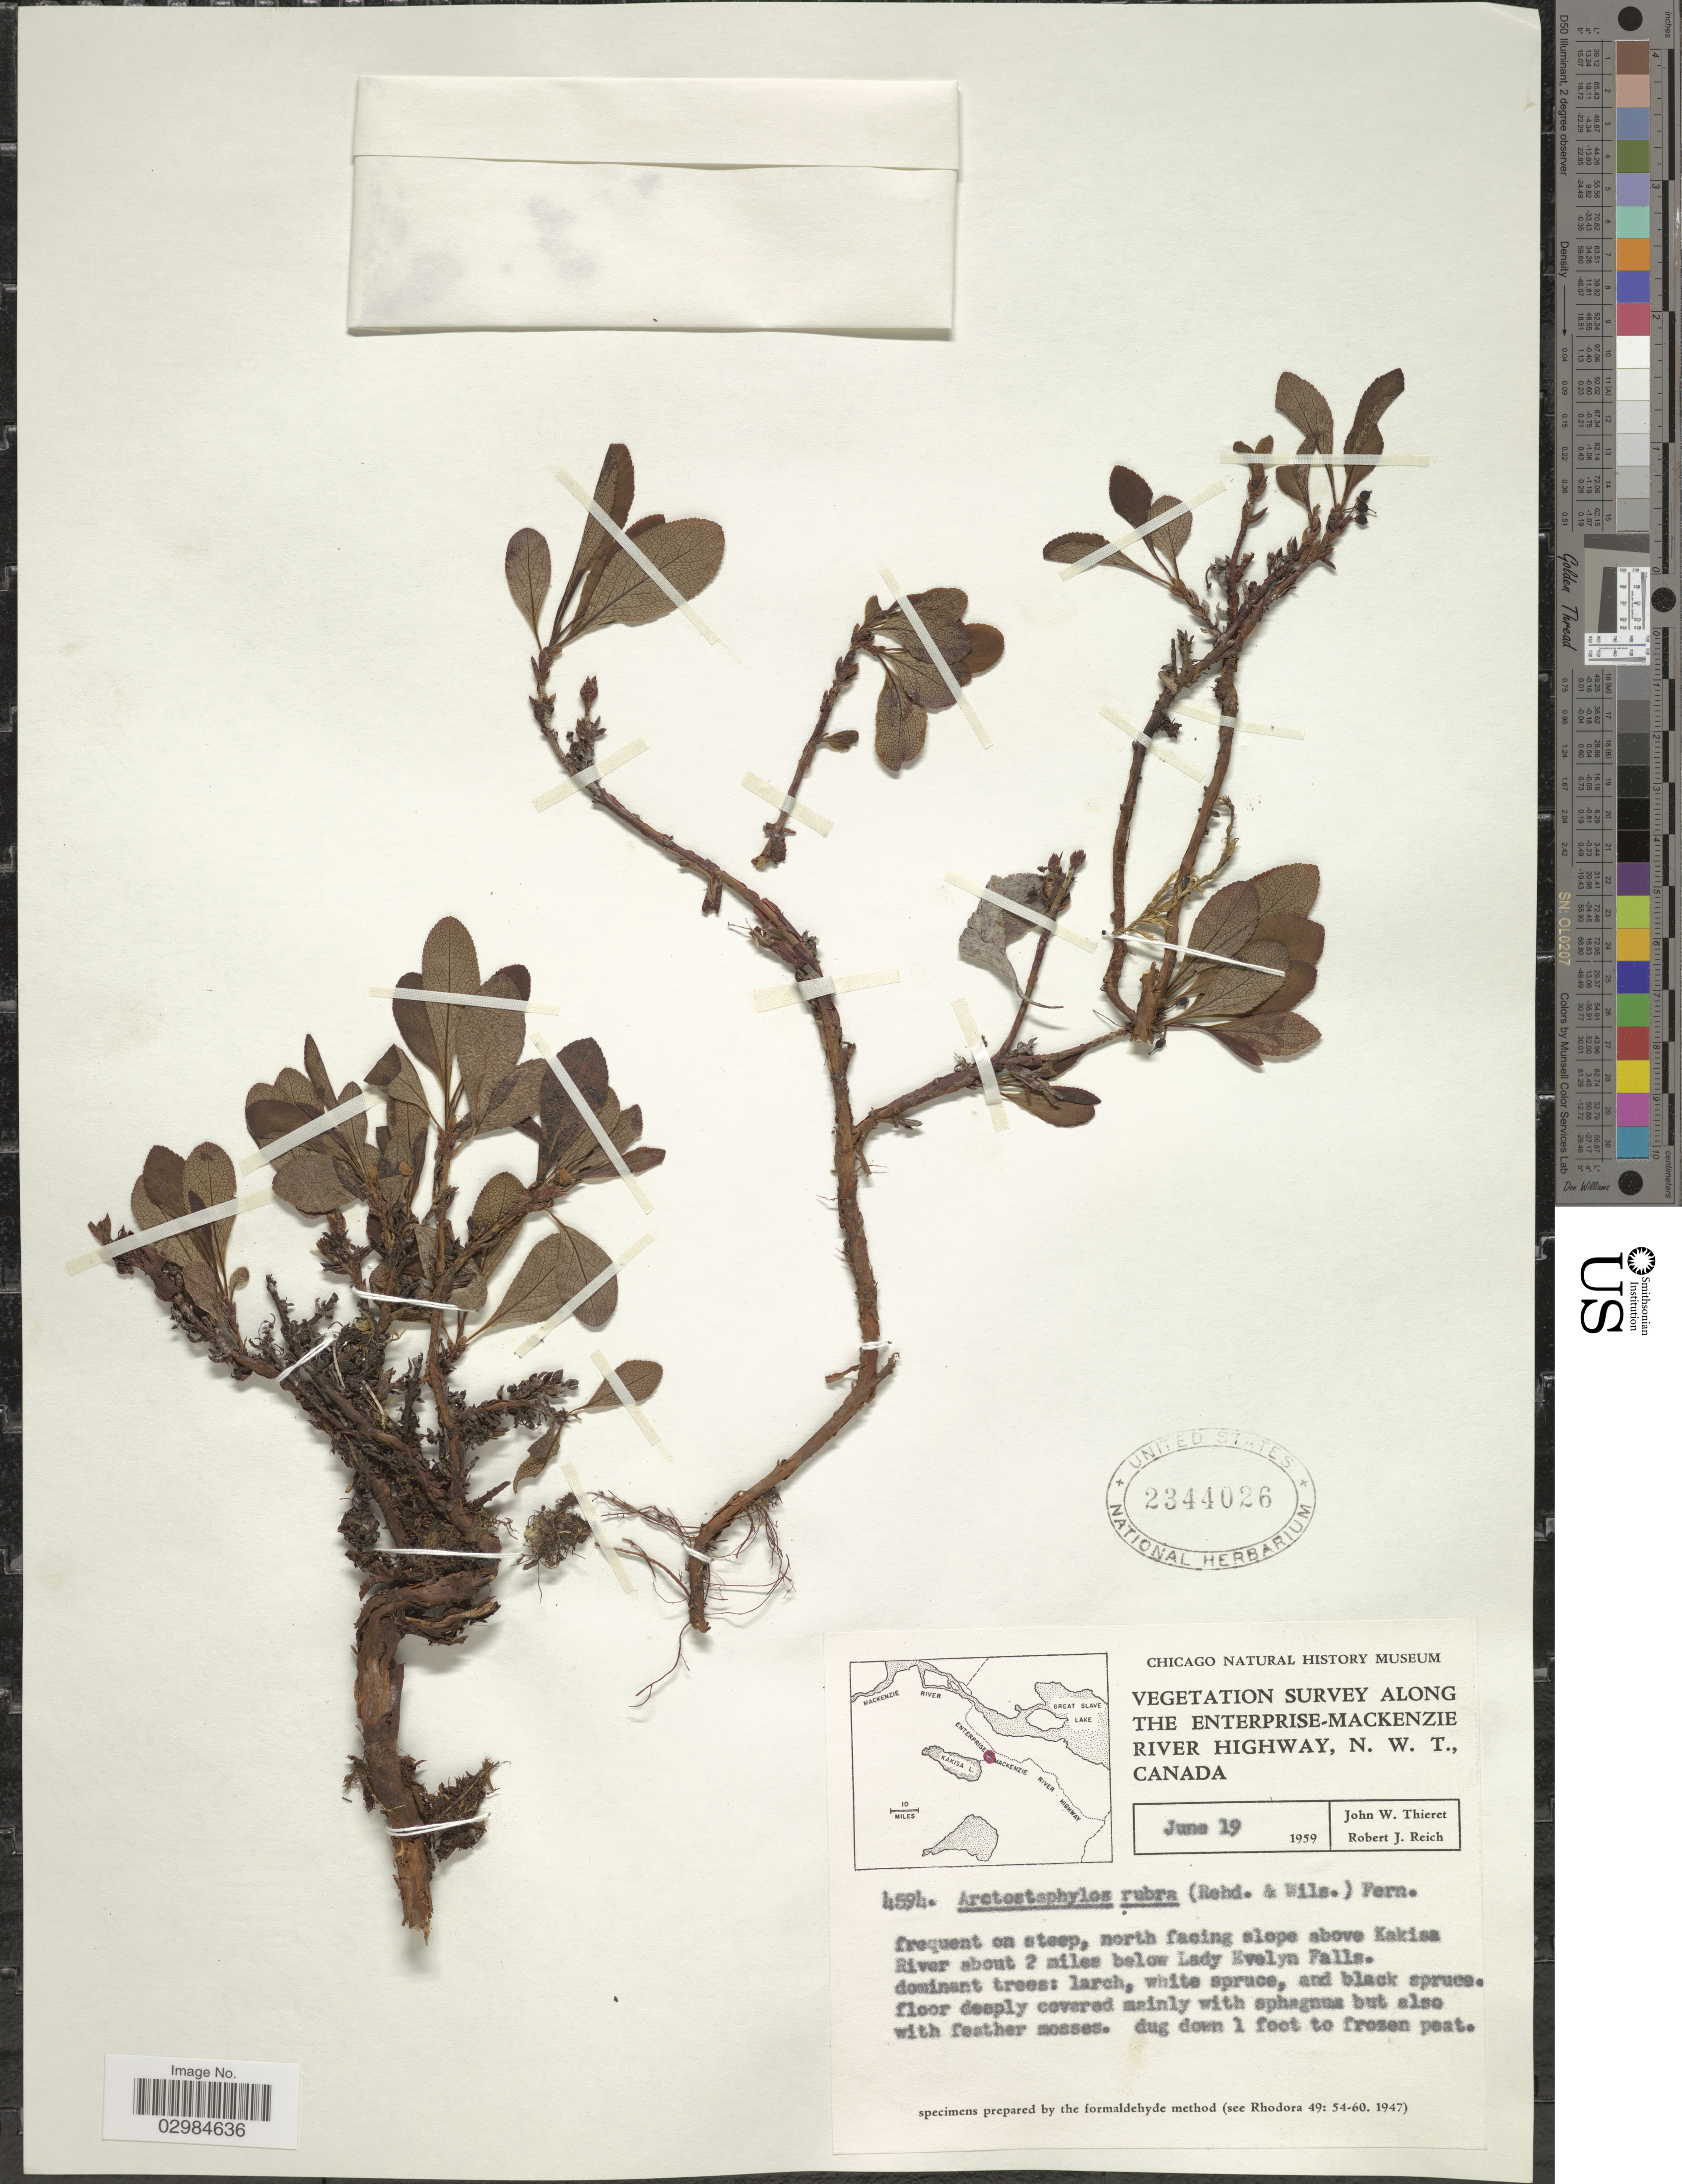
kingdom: Plantae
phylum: Tracheophyta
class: Magnoliopsida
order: Ericales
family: Ericaceae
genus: Arctostaphylos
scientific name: Arctostaphylos rubra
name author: (Rehder & E.H. Wilson) Fernald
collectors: J. W. Thieret & R. Reich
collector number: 4594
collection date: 1959-06-19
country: Canada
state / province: Northwest Territories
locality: Along the Enterprise-Mackenzie River Highway, N.W.T. North facing slope above Kakisa River about 2 miles below Lady Evelyn Falls.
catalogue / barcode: US 2344026